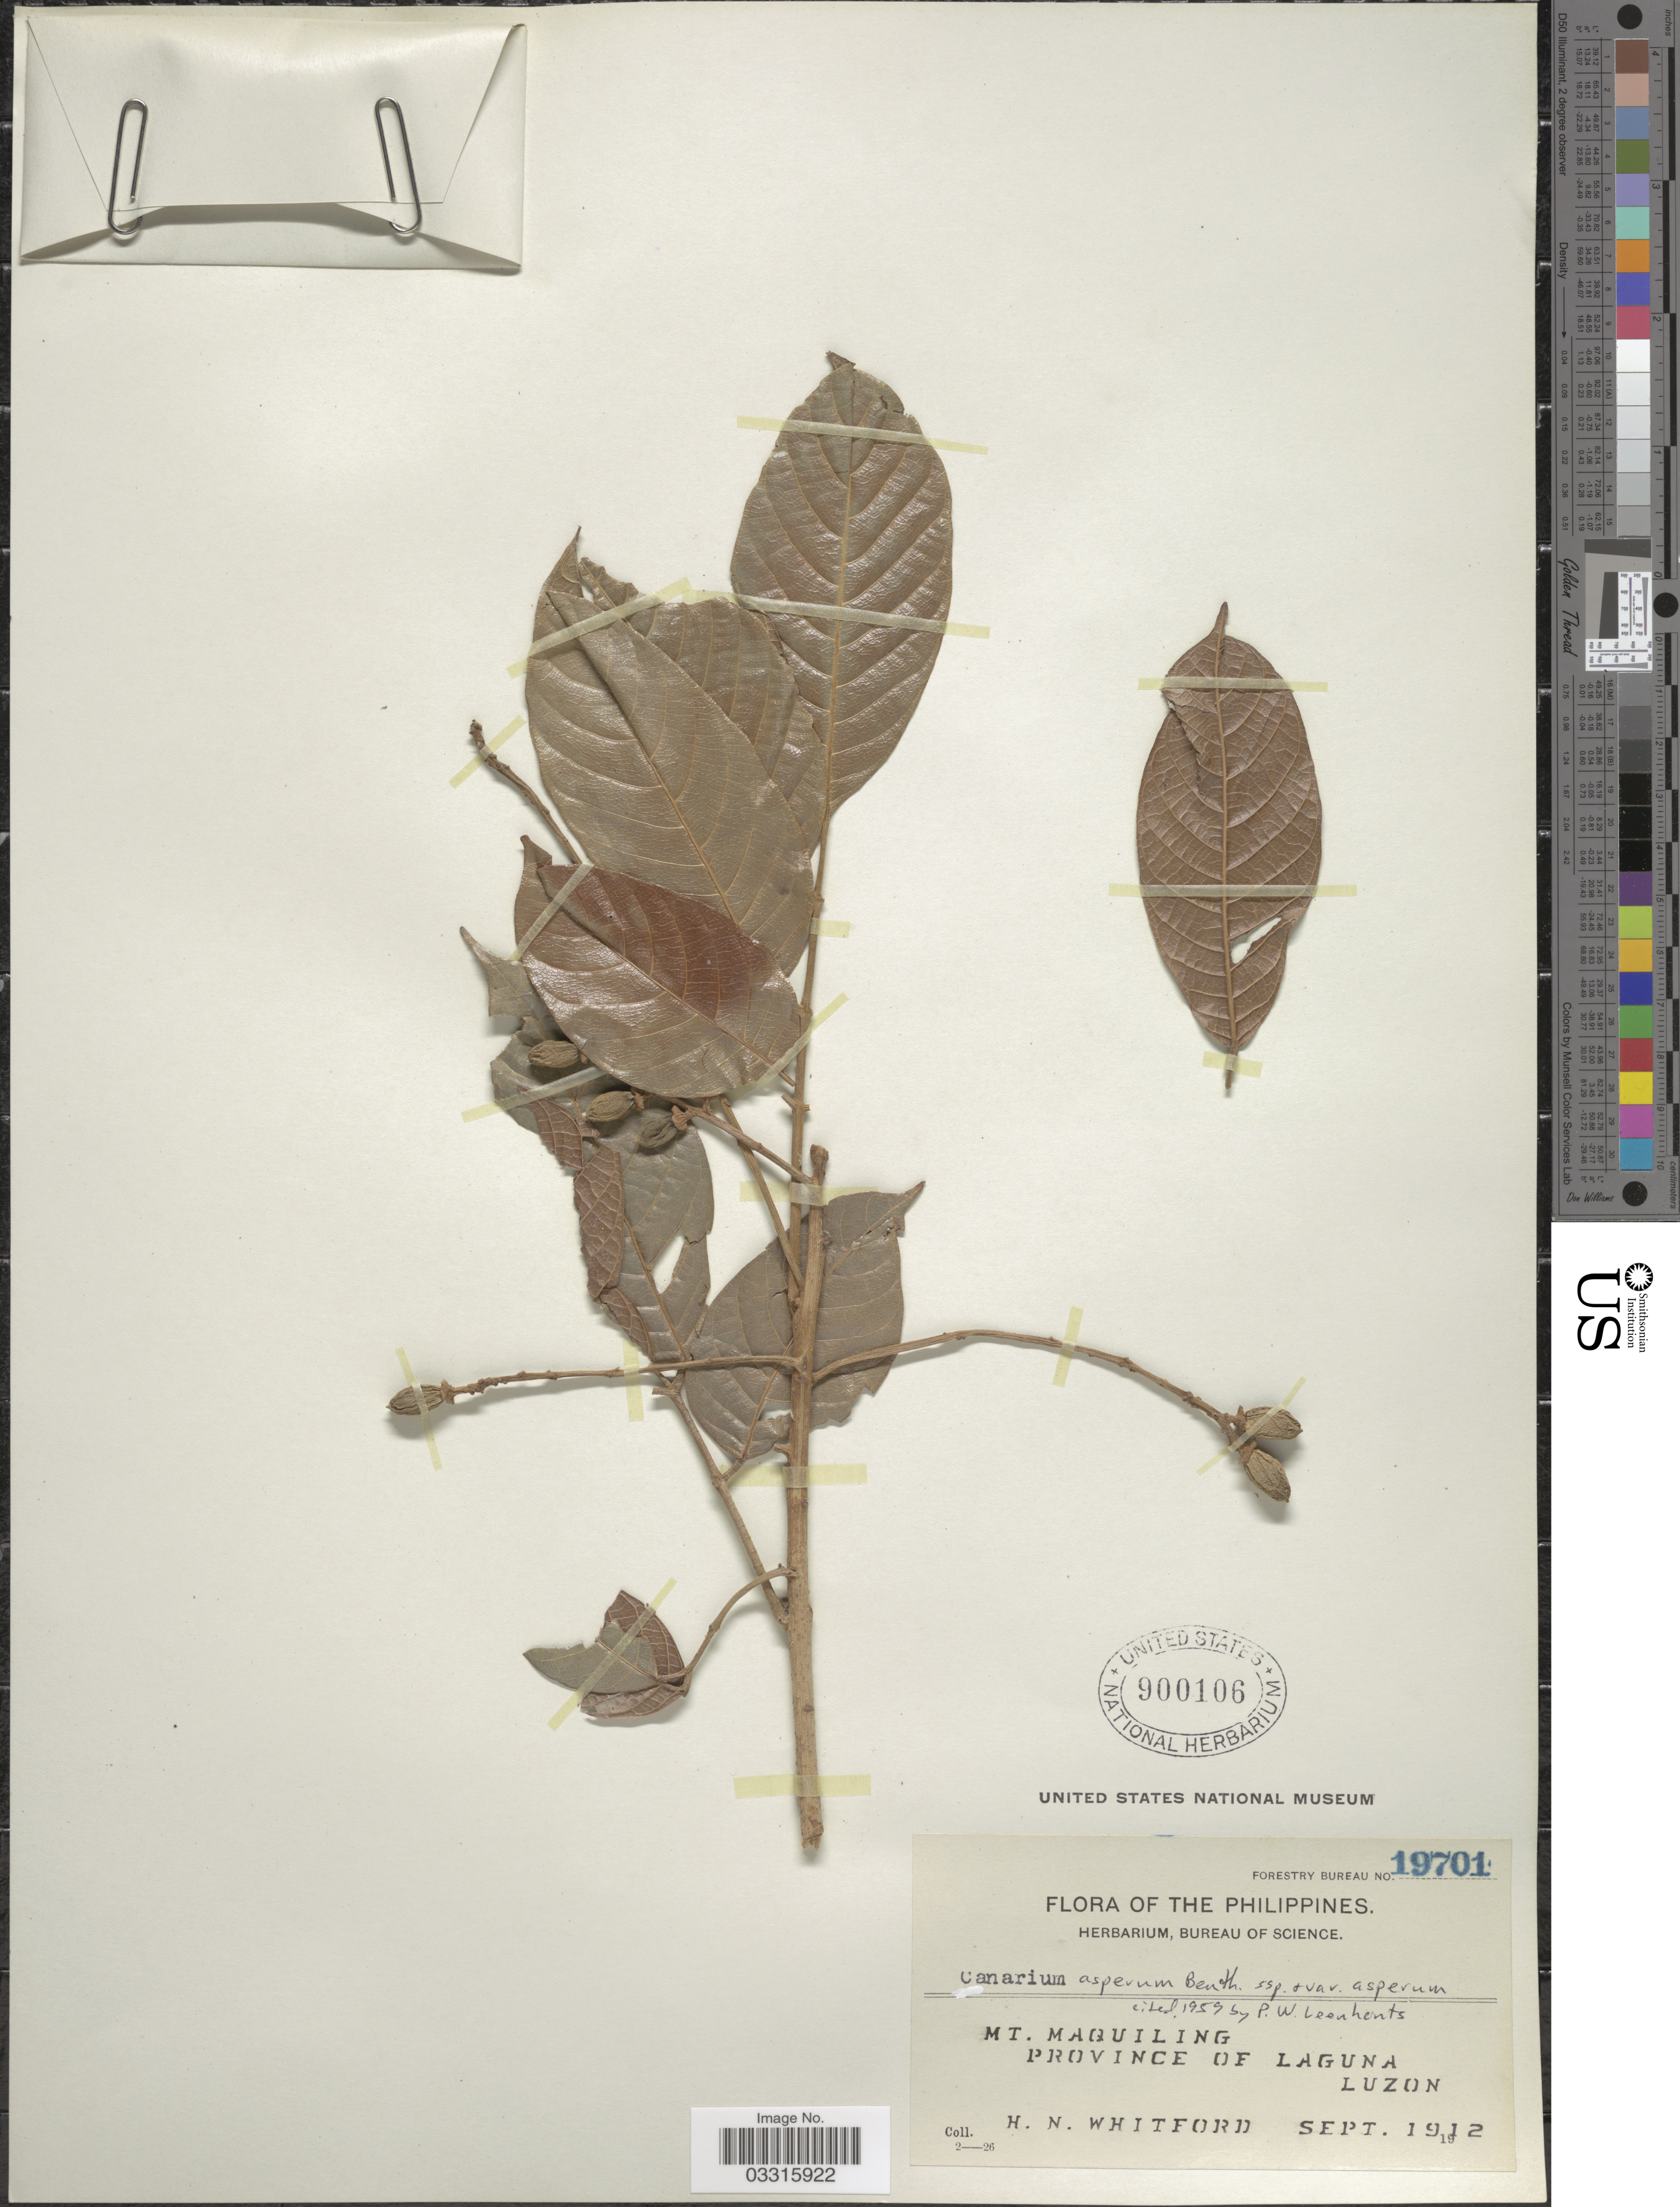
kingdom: Plantae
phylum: Tracheophyta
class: Magnoliopsida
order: Sapindales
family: Burseraceae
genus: Canarium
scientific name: Canarium asperum subsp. asperum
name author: Benth.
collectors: H. N. Whitford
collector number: Forestry Bureau 19701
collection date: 1912-09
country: Philippines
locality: Mt. Maquiling, Province of Laguna, Luzon.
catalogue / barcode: US 900106